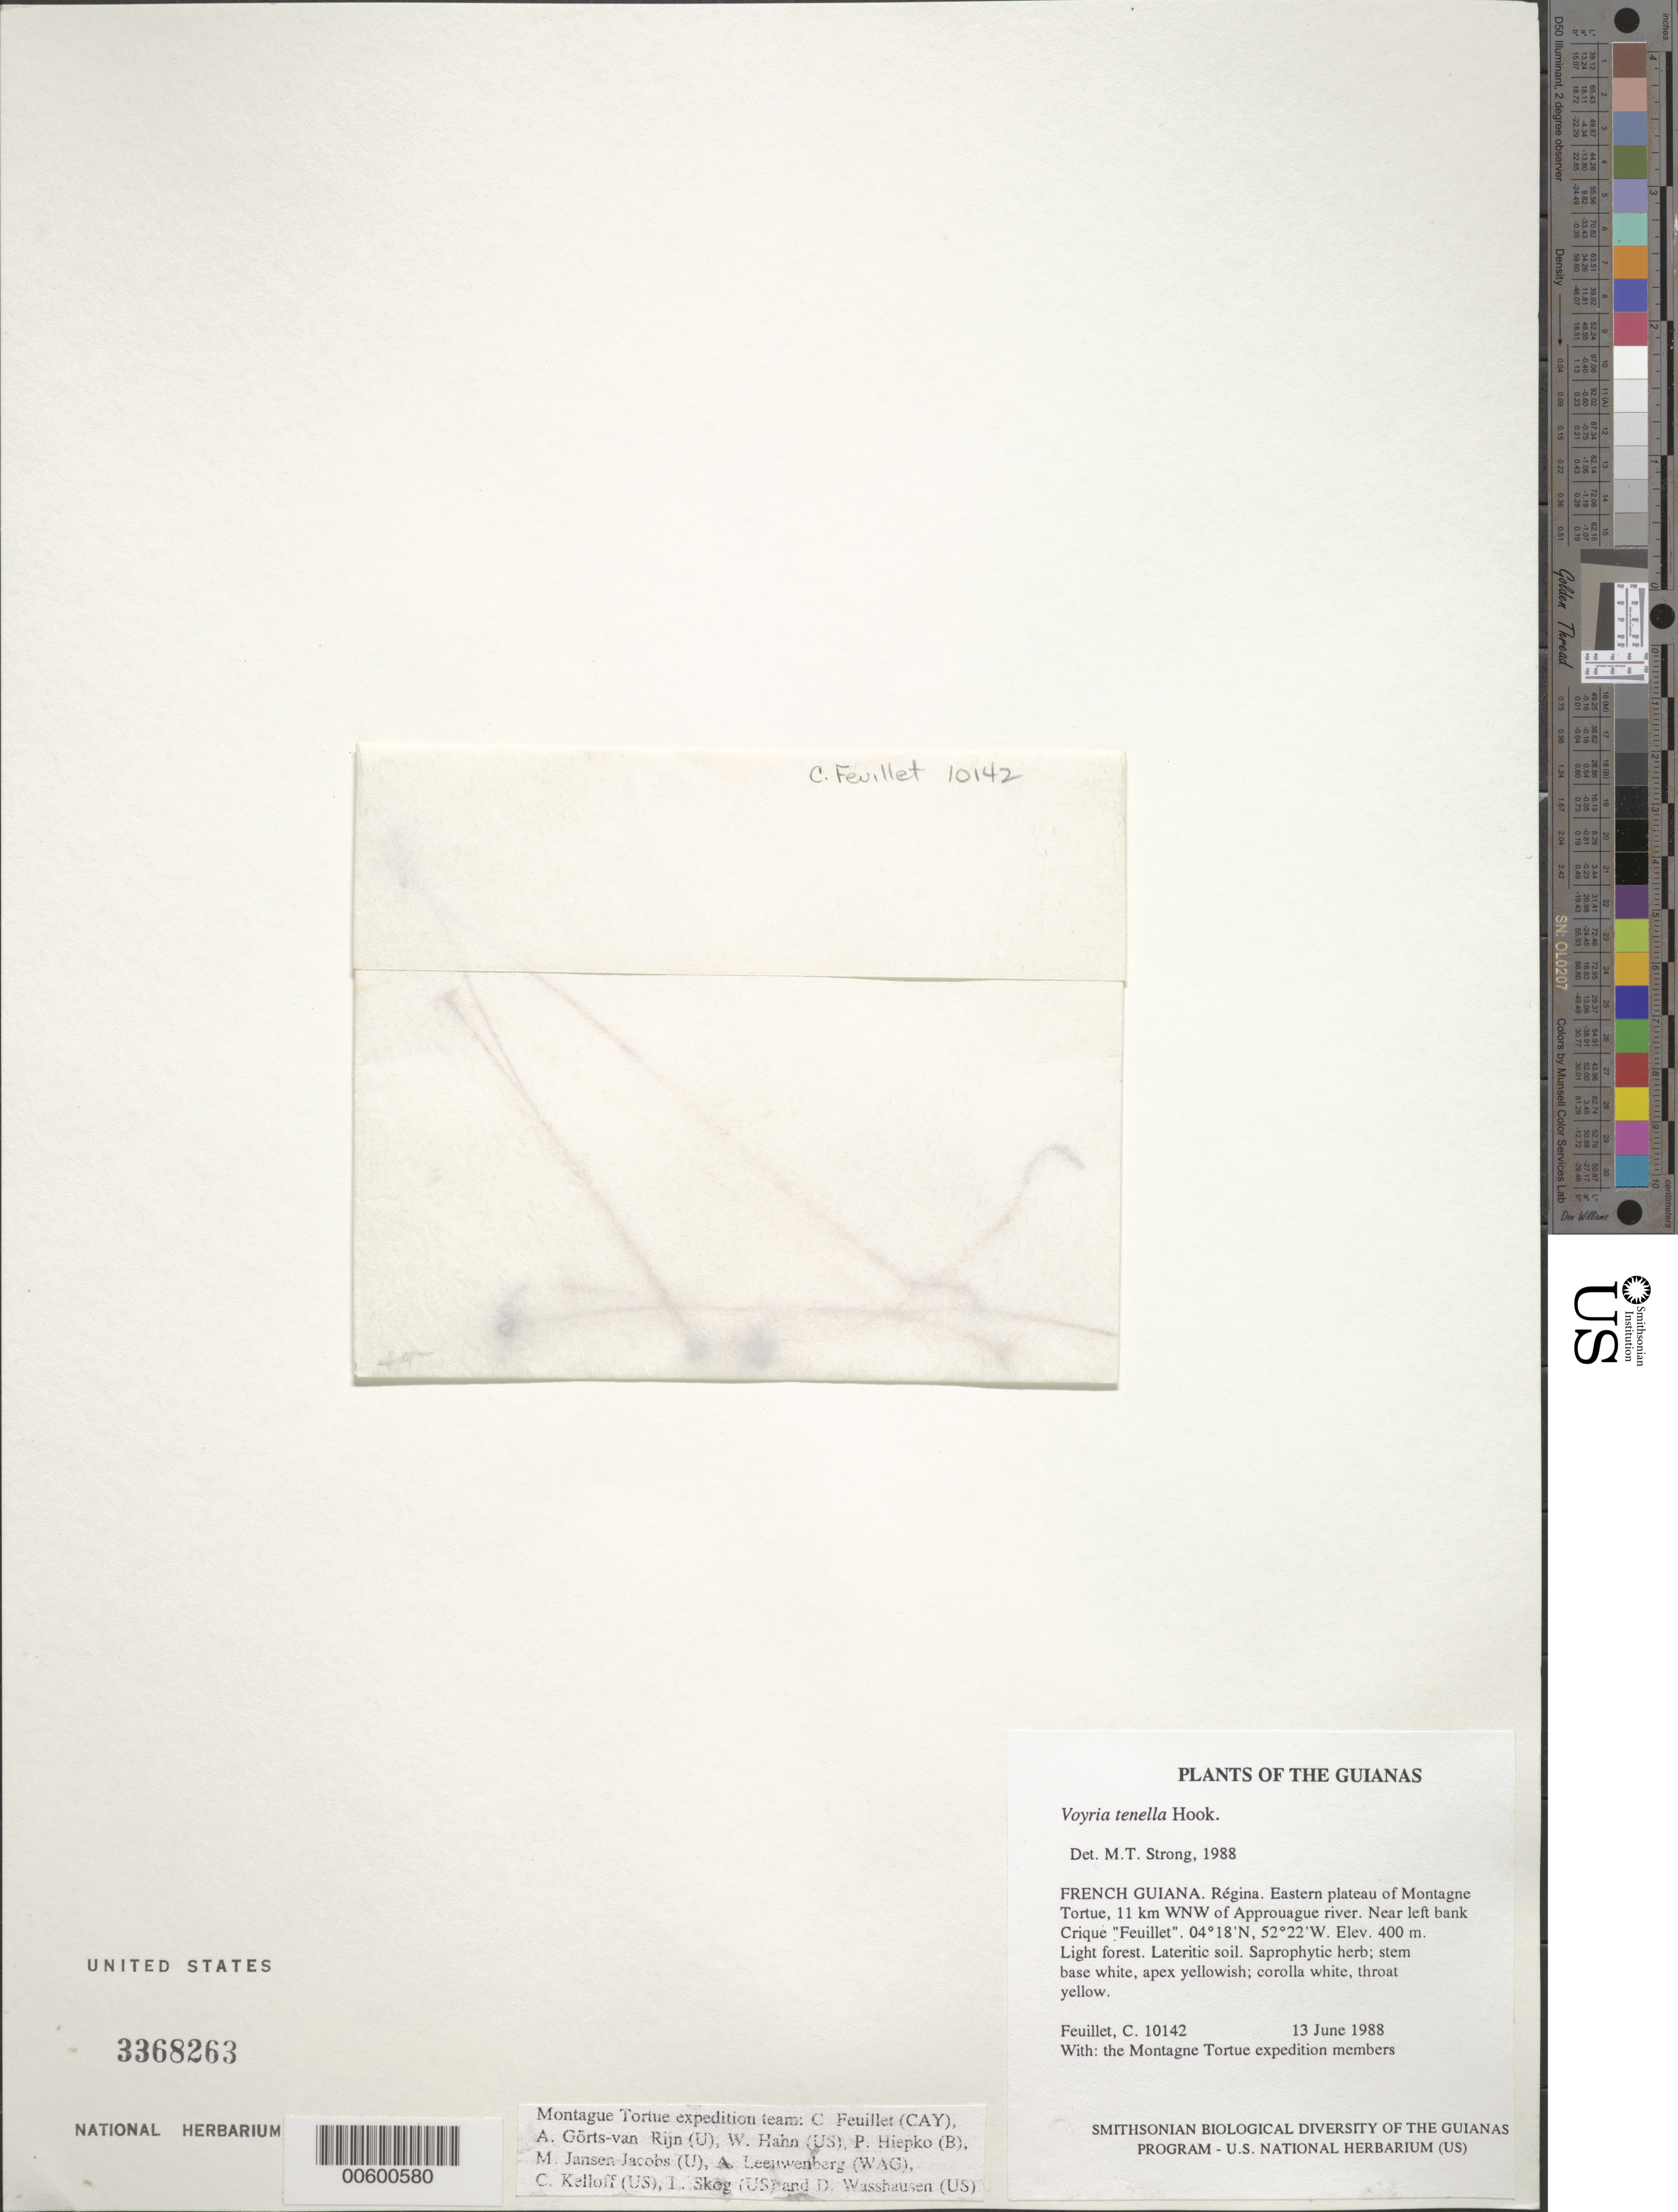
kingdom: Plantae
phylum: Tracheophyta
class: Magnoliopsida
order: Gentianales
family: Gentianaceae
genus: Voyria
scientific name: Voyria tenella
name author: Guilding ex Hook.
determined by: Strong, M. T., (US), Smithsonian Institution - National Museum of Natural History (UNITED STATES)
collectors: C. Feuillet & Montagne Torte Exped. members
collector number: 10142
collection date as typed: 13 June 1988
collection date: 1988-06-13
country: French Guiana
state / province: Cayenne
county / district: Regina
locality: Eastern plateau of Montagne Tortue, 11 km WNW of Approuague river. Near left bank Crique "Feuillet"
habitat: Light forest. Lateritic soil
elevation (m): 400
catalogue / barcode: US 3368263